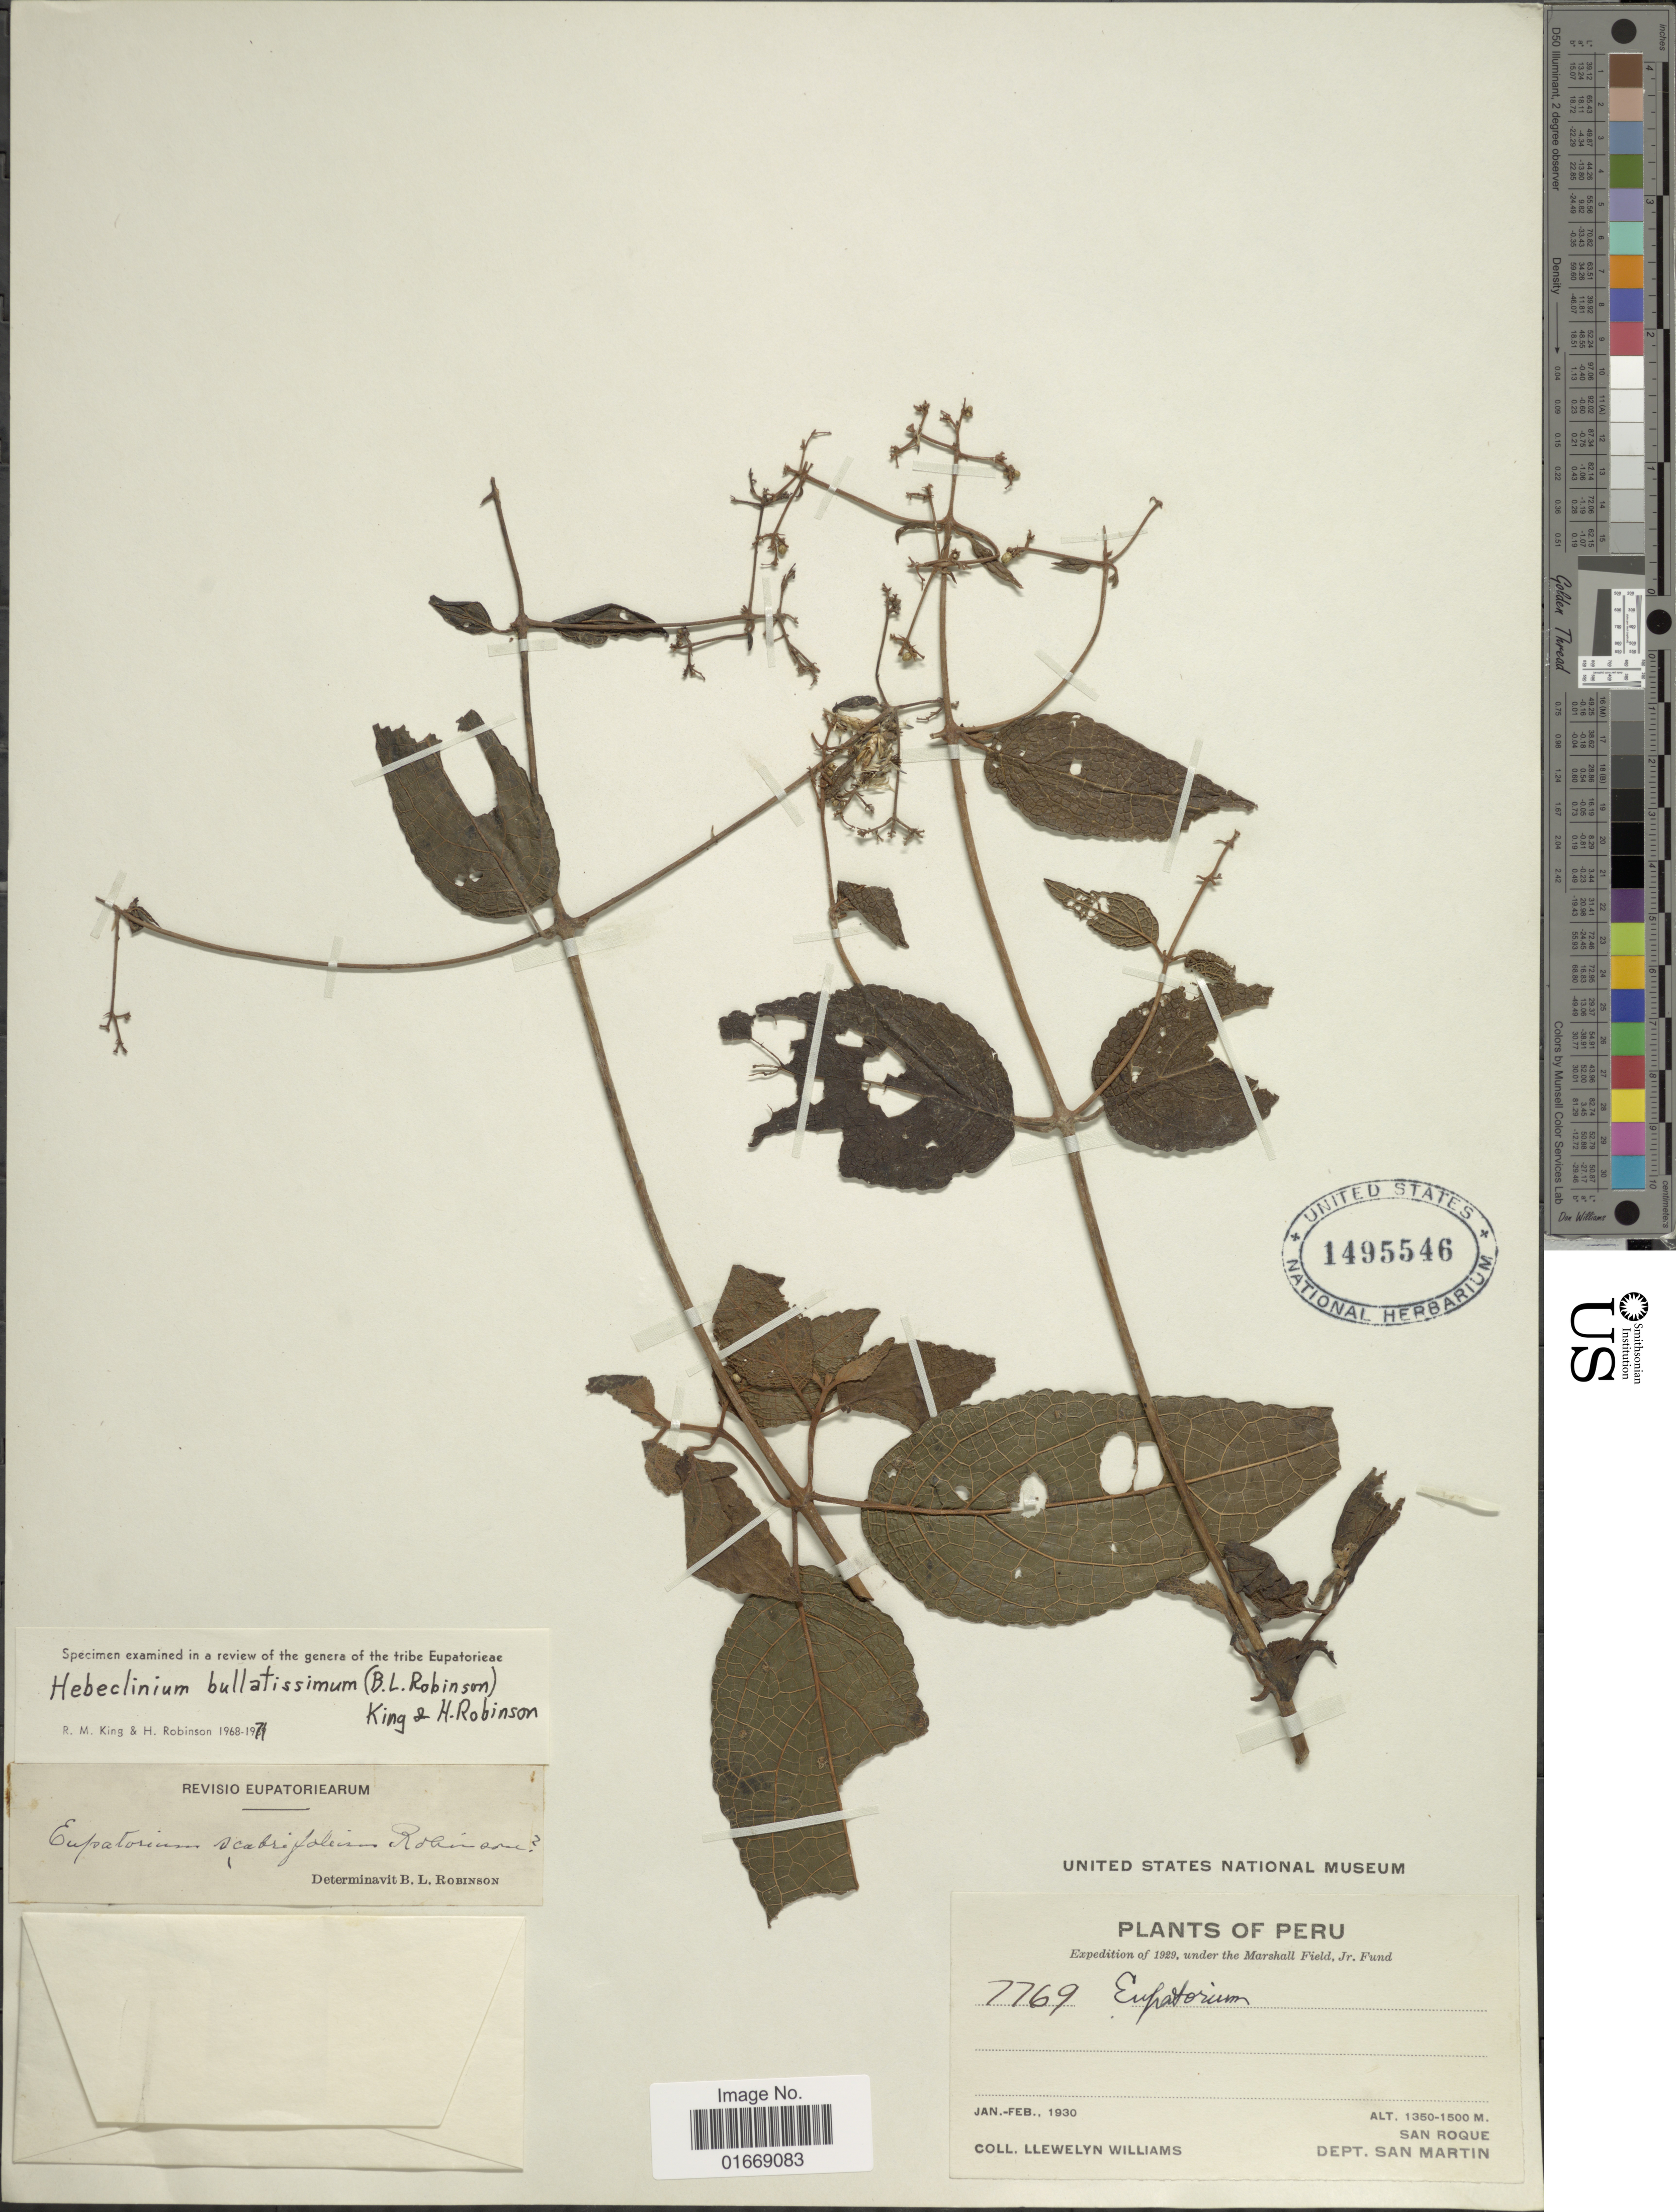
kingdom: Plantae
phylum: Tracheophyta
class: Magnoliopsida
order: Asterales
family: Asteraceae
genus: Hebeclinium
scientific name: Hebeclinium bullatissimum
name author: (B.L. Rob.) R.M. King & H. Rob.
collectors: Ll. Williams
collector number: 7769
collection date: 1930-01/1930-02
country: Peru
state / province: San Martín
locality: San Roque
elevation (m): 1350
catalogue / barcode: US 1495546